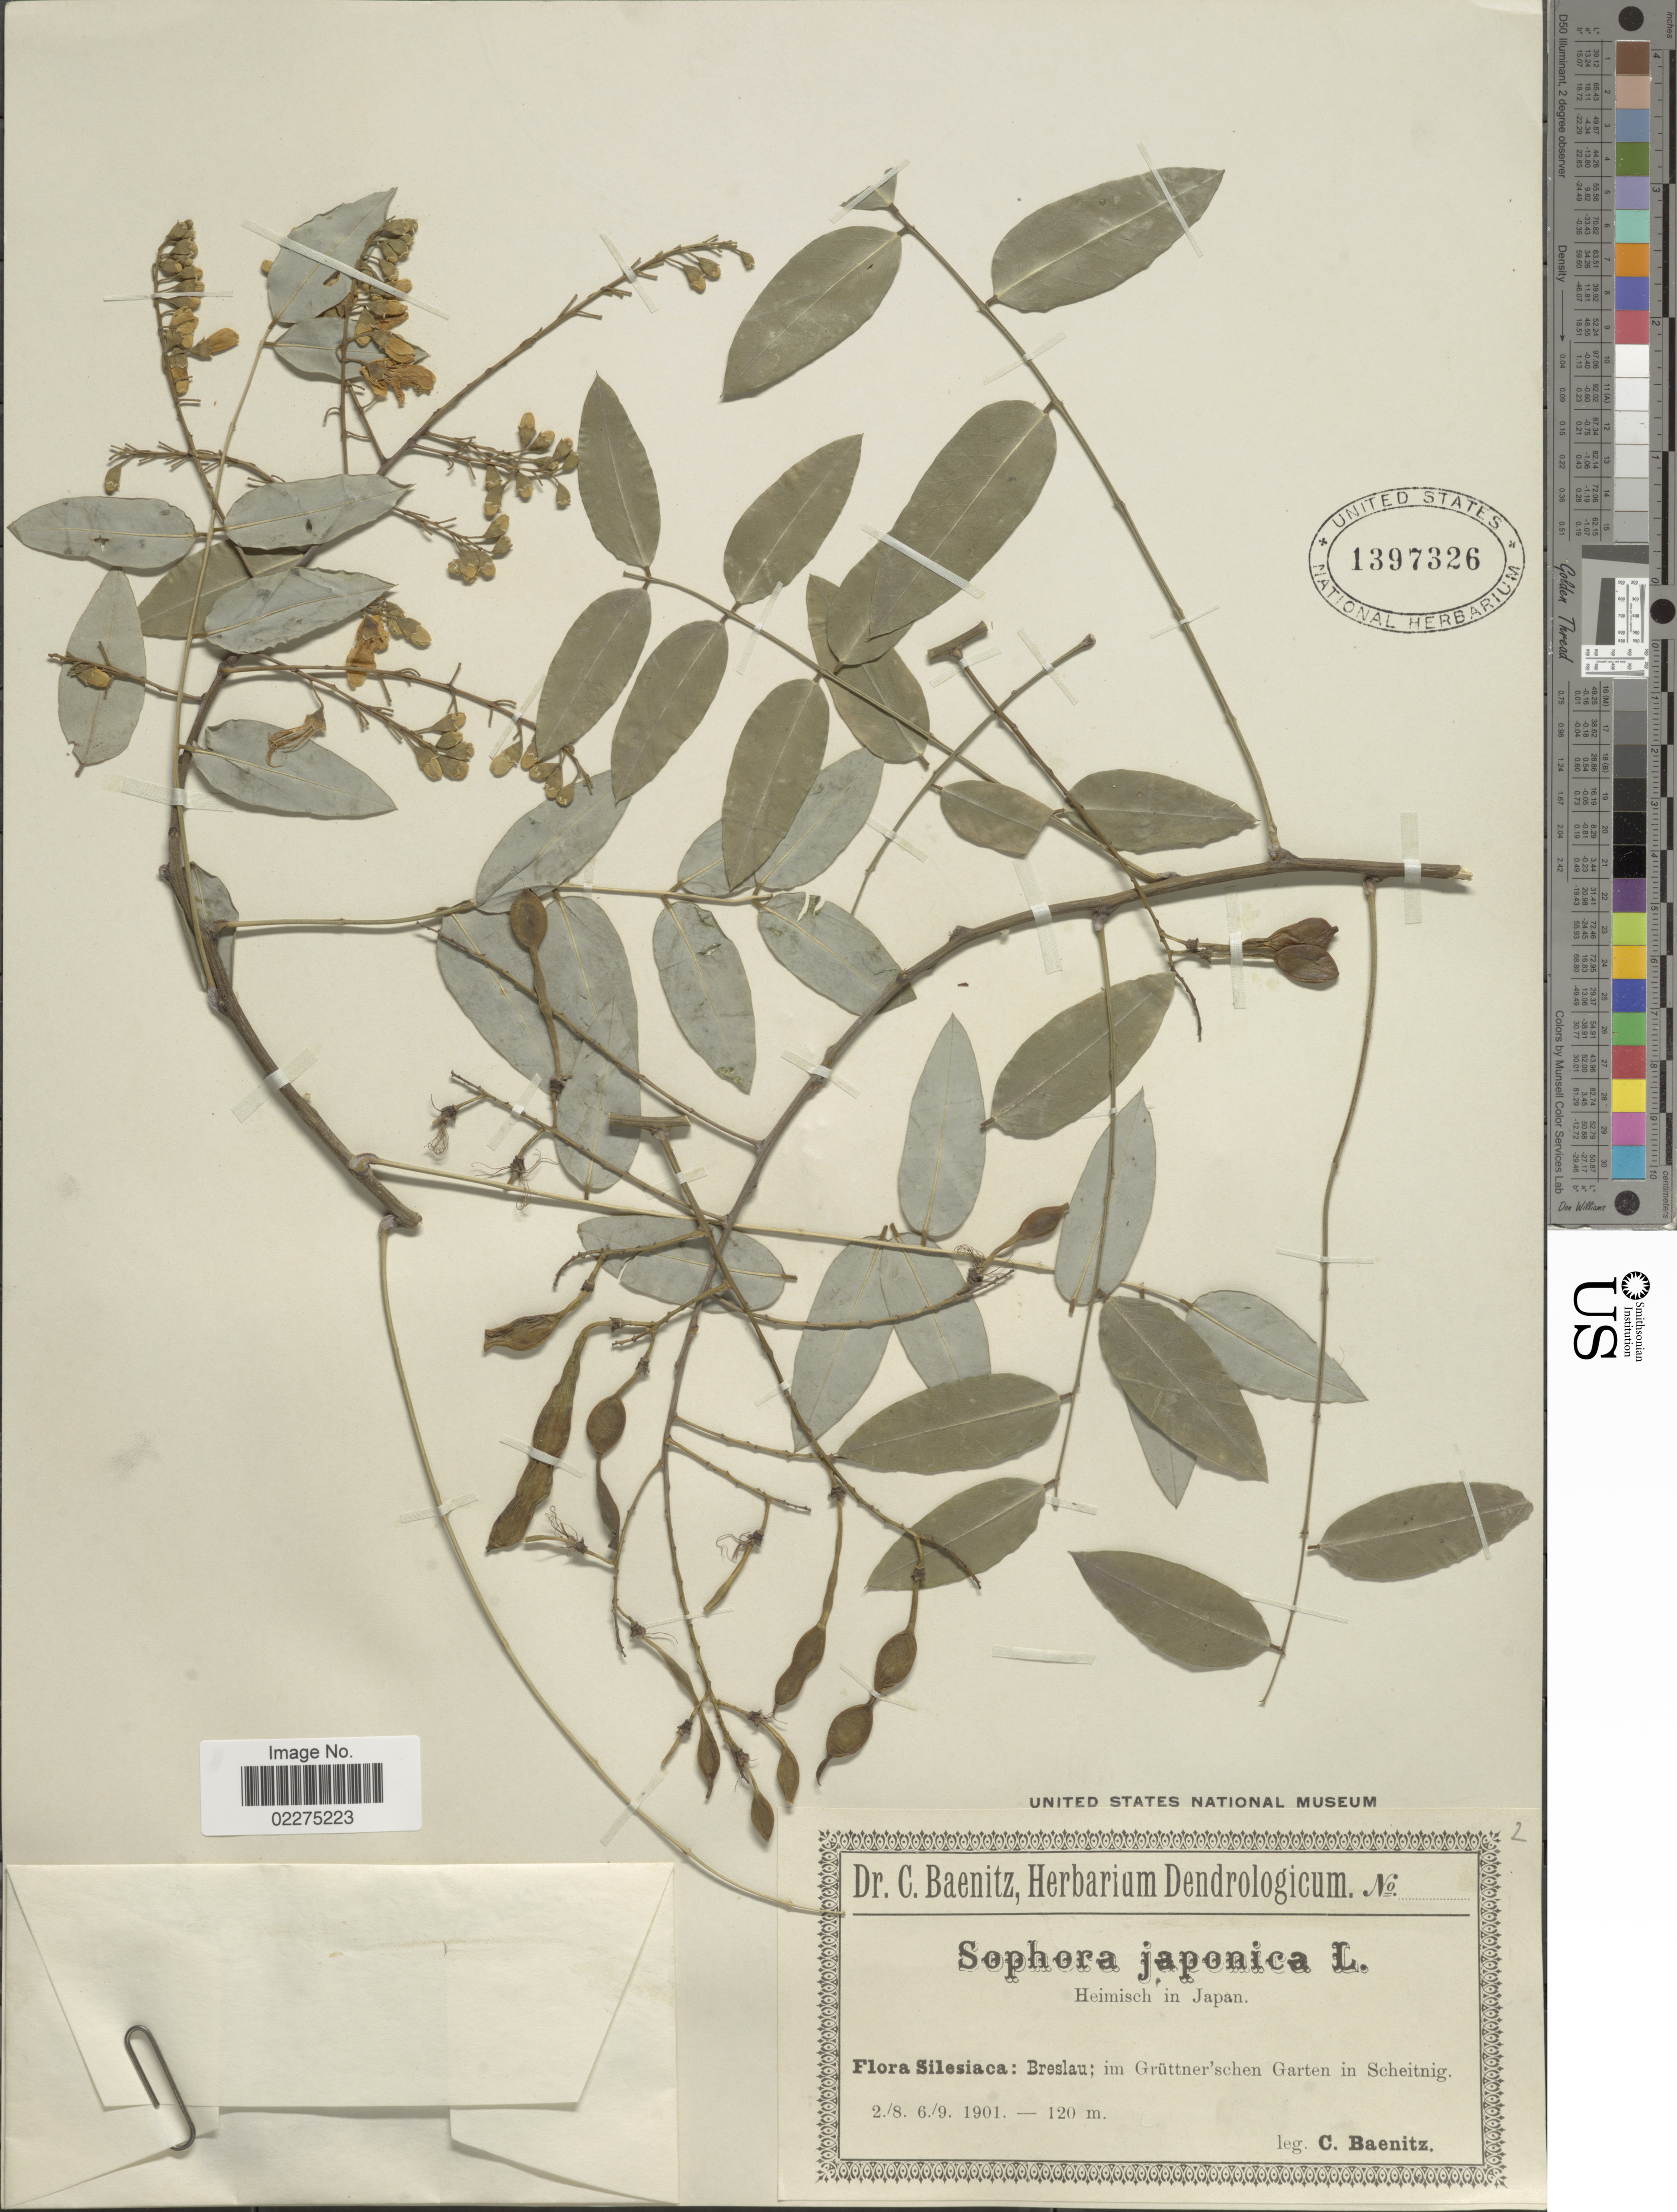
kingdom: Plantae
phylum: Tracheophyta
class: Magnoliopsida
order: Fabales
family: Fabaceae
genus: Sophora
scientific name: Sophora japonica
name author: L.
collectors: C. G. Baenitz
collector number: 2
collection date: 1901-08-02/1901-09-06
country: Poland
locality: Silesiaca: Breslau; im Grüttner'schen Garten in Scheitnig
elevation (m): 120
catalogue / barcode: US 1397326